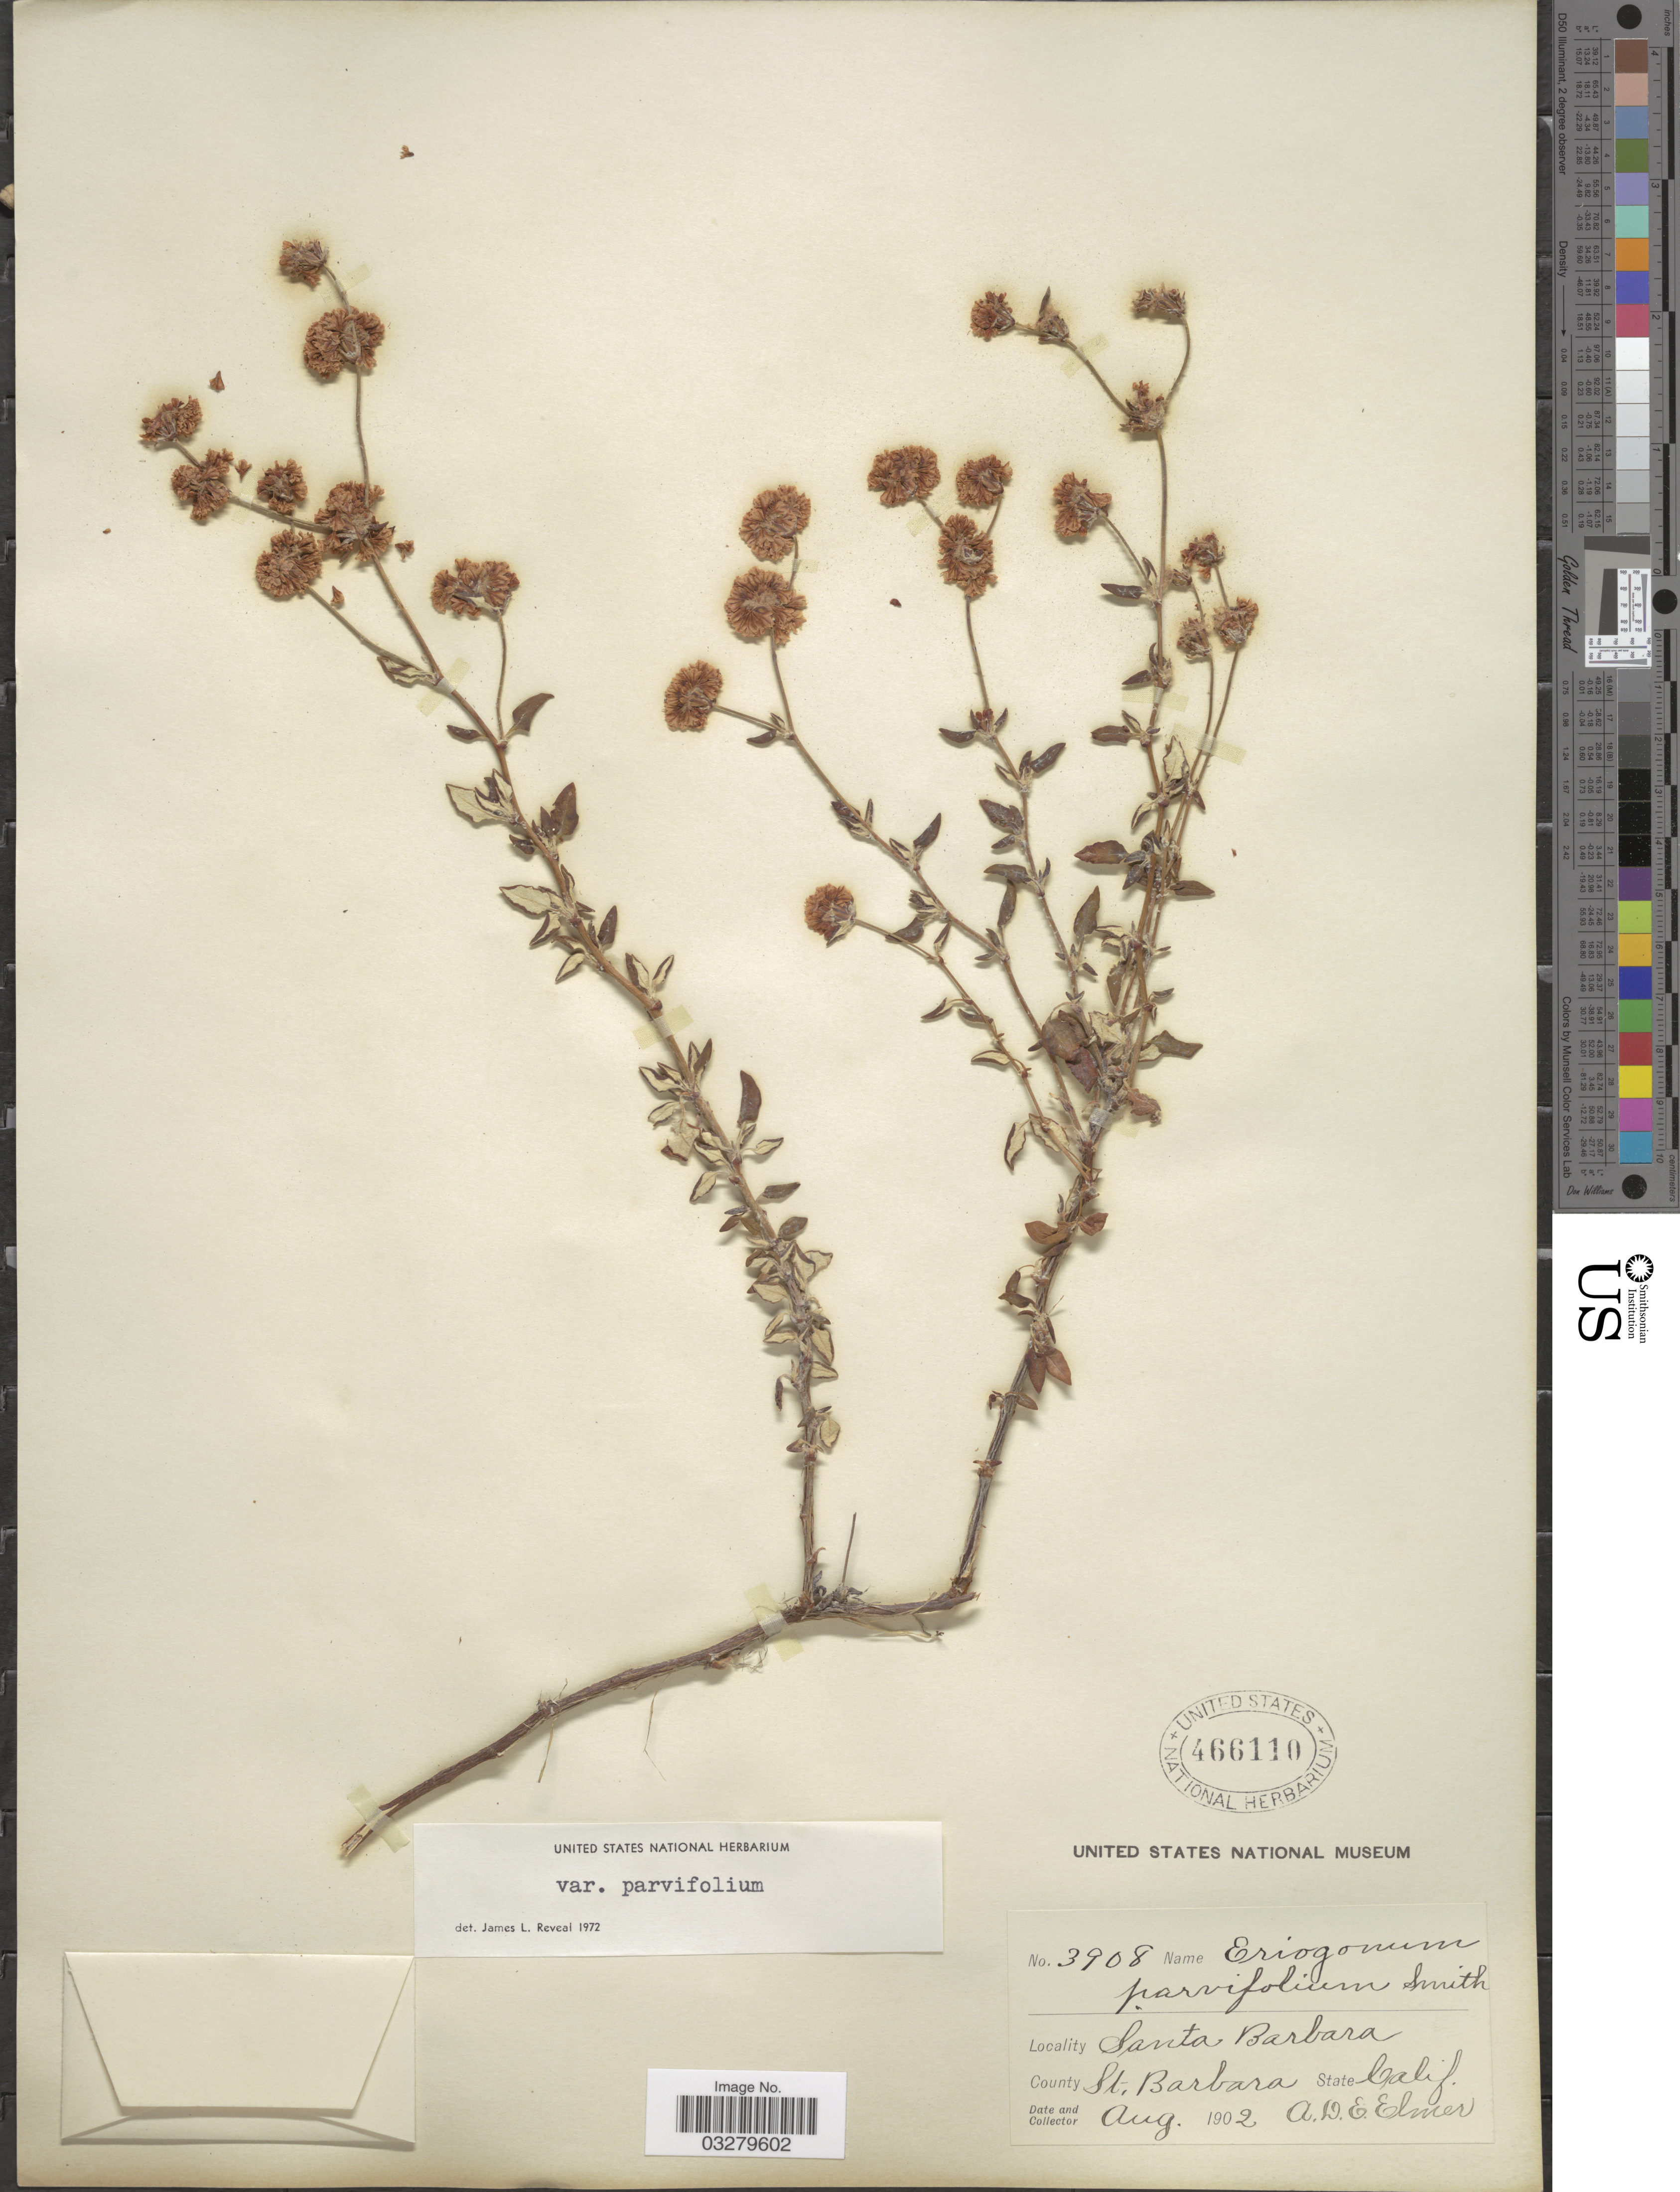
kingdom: Plantae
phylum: Tracheophyta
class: Magnoliopsida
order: Caryophyllales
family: Polygonaceae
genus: Eriogonum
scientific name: Eriogonum parvifolium var. parvifolium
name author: Sm.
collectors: A. D. E. Elmer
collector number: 3908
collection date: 1902-08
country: United States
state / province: California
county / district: Santa Barbara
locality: Santa Barbara. County St. Barbara.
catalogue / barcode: US 466110